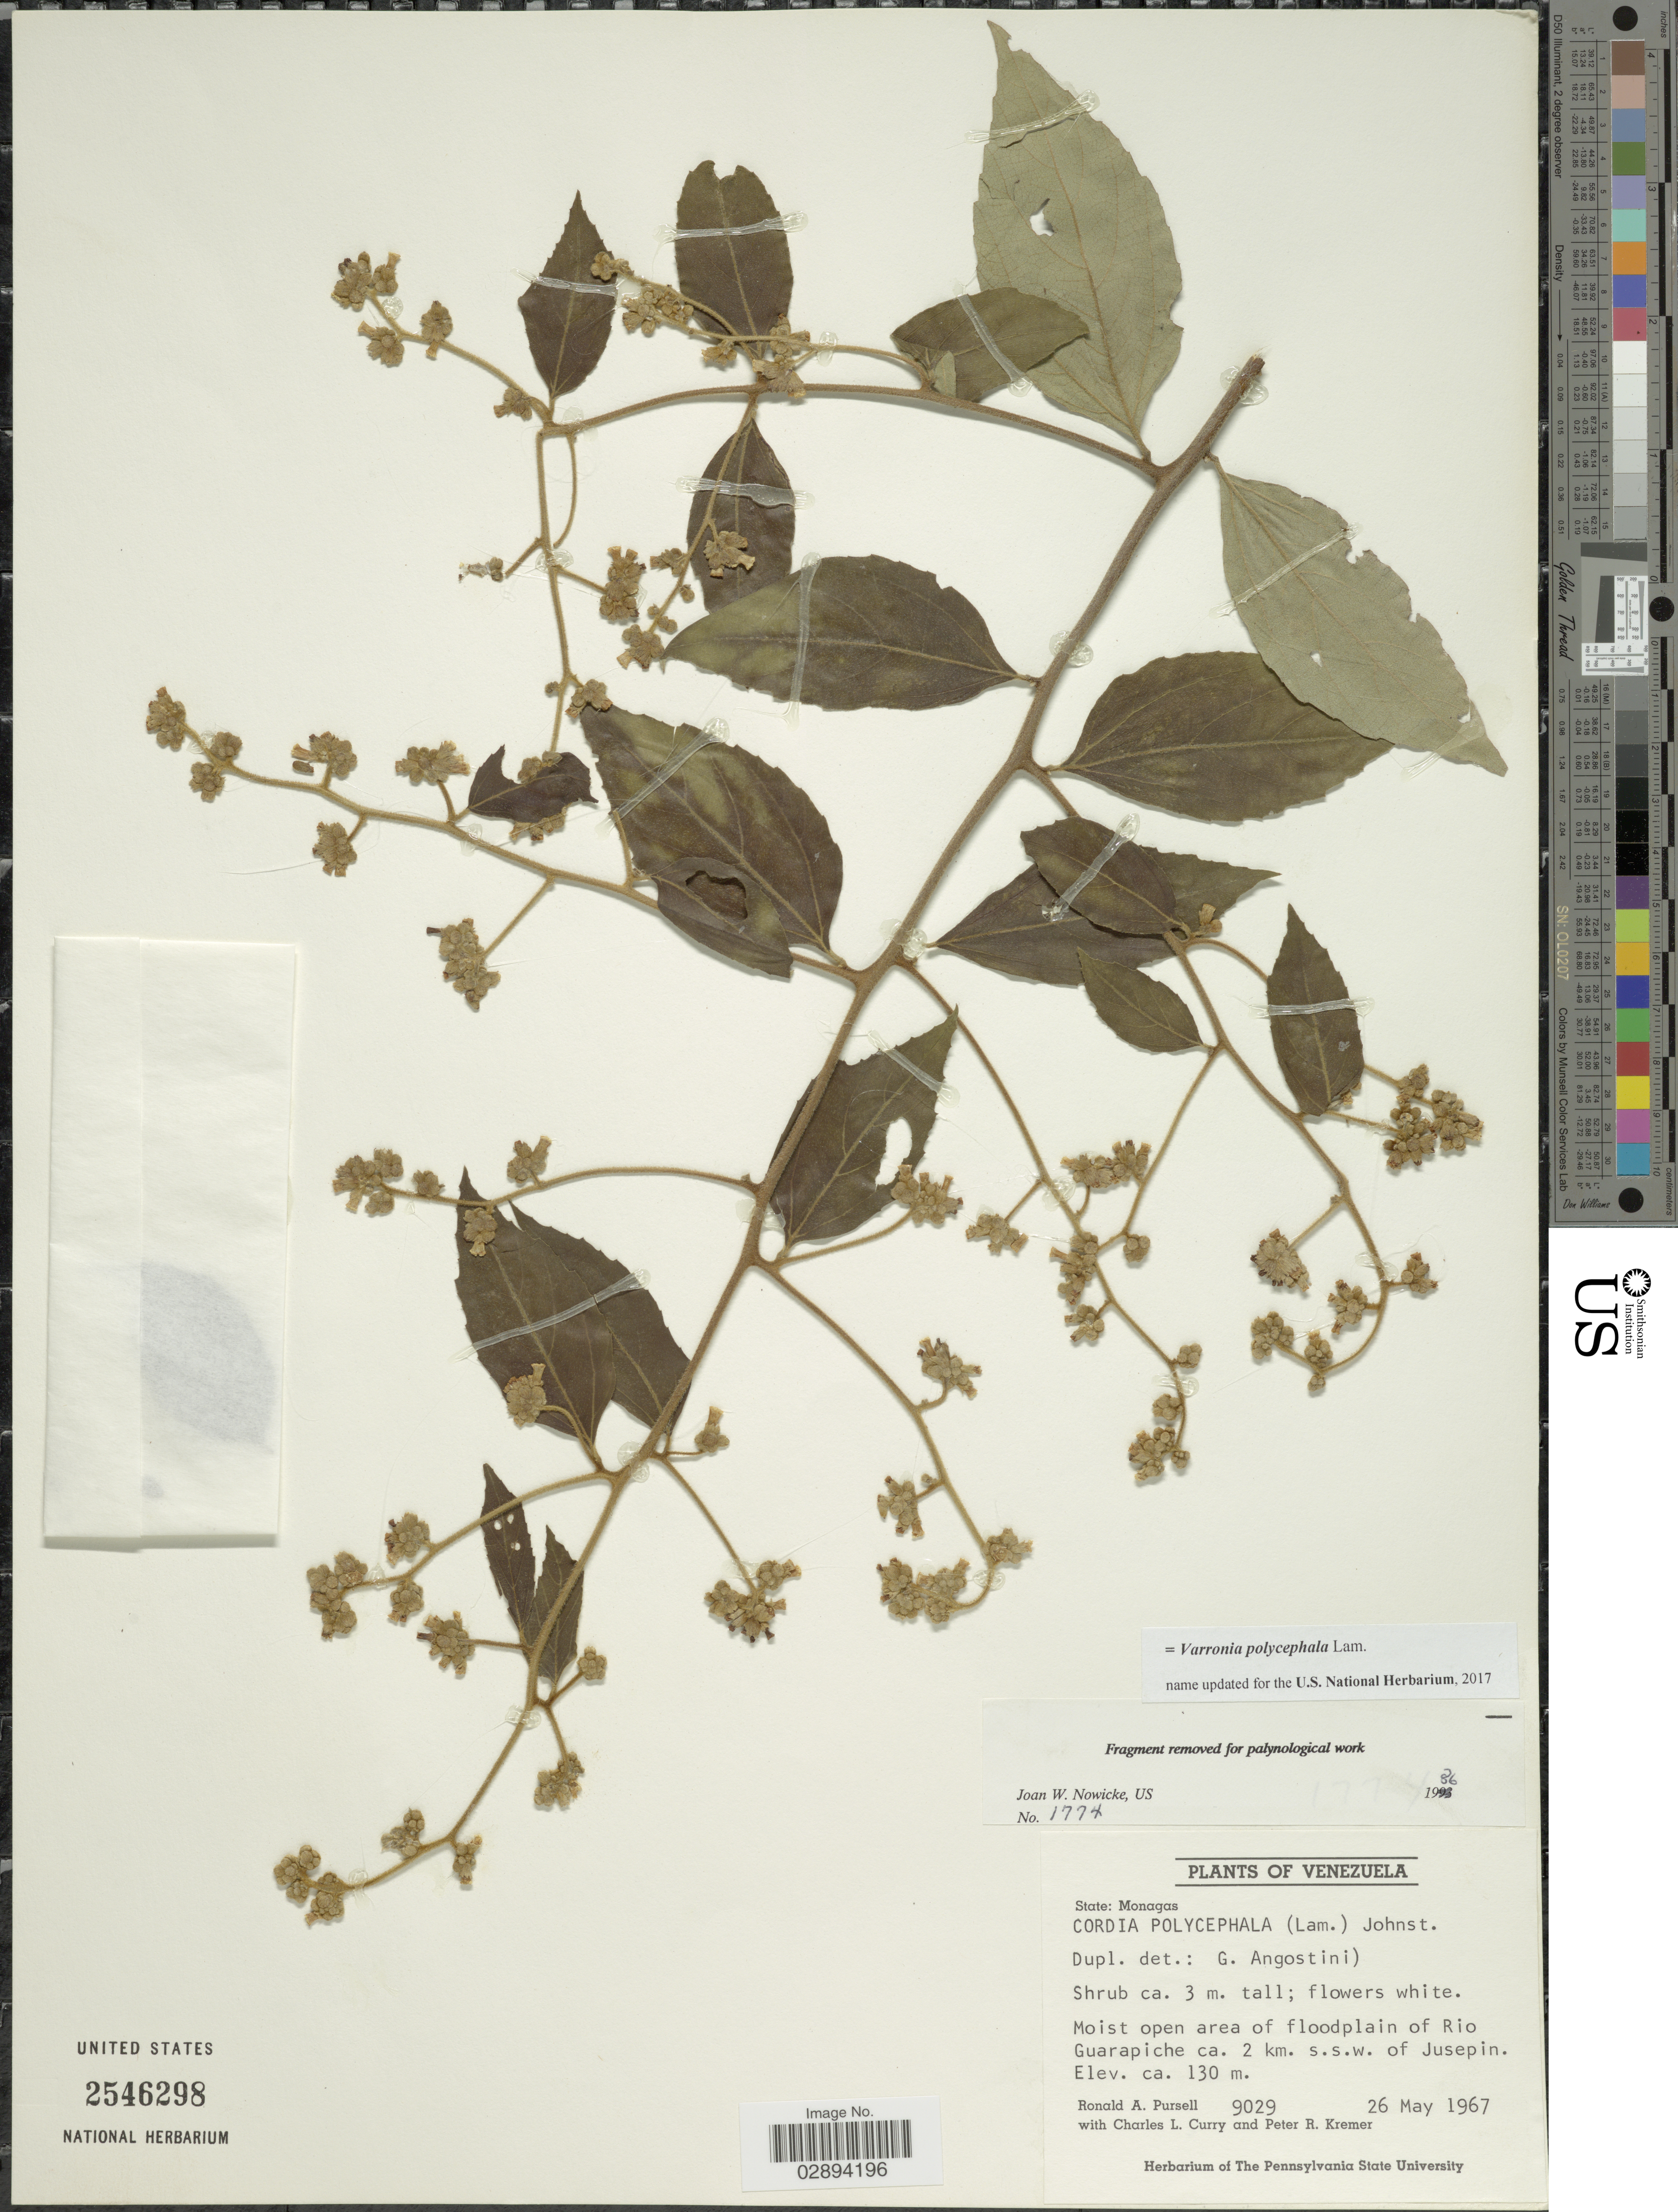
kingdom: Plantae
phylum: Tracheophyta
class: Magnoliopsida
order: Boraginales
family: Cordiaceae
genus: Varronia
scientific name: Varronia polycephala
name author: Lam.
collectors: R. A. Pursell, C. L. Curry & P. Kremer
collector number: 9029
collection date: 1967-05-26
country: Venezuela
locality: Moist open area of floodplain of Rio Guarapiche ca. 2 km. s.s.w. of Jusepin.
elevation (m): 130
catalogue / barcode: US 2546298